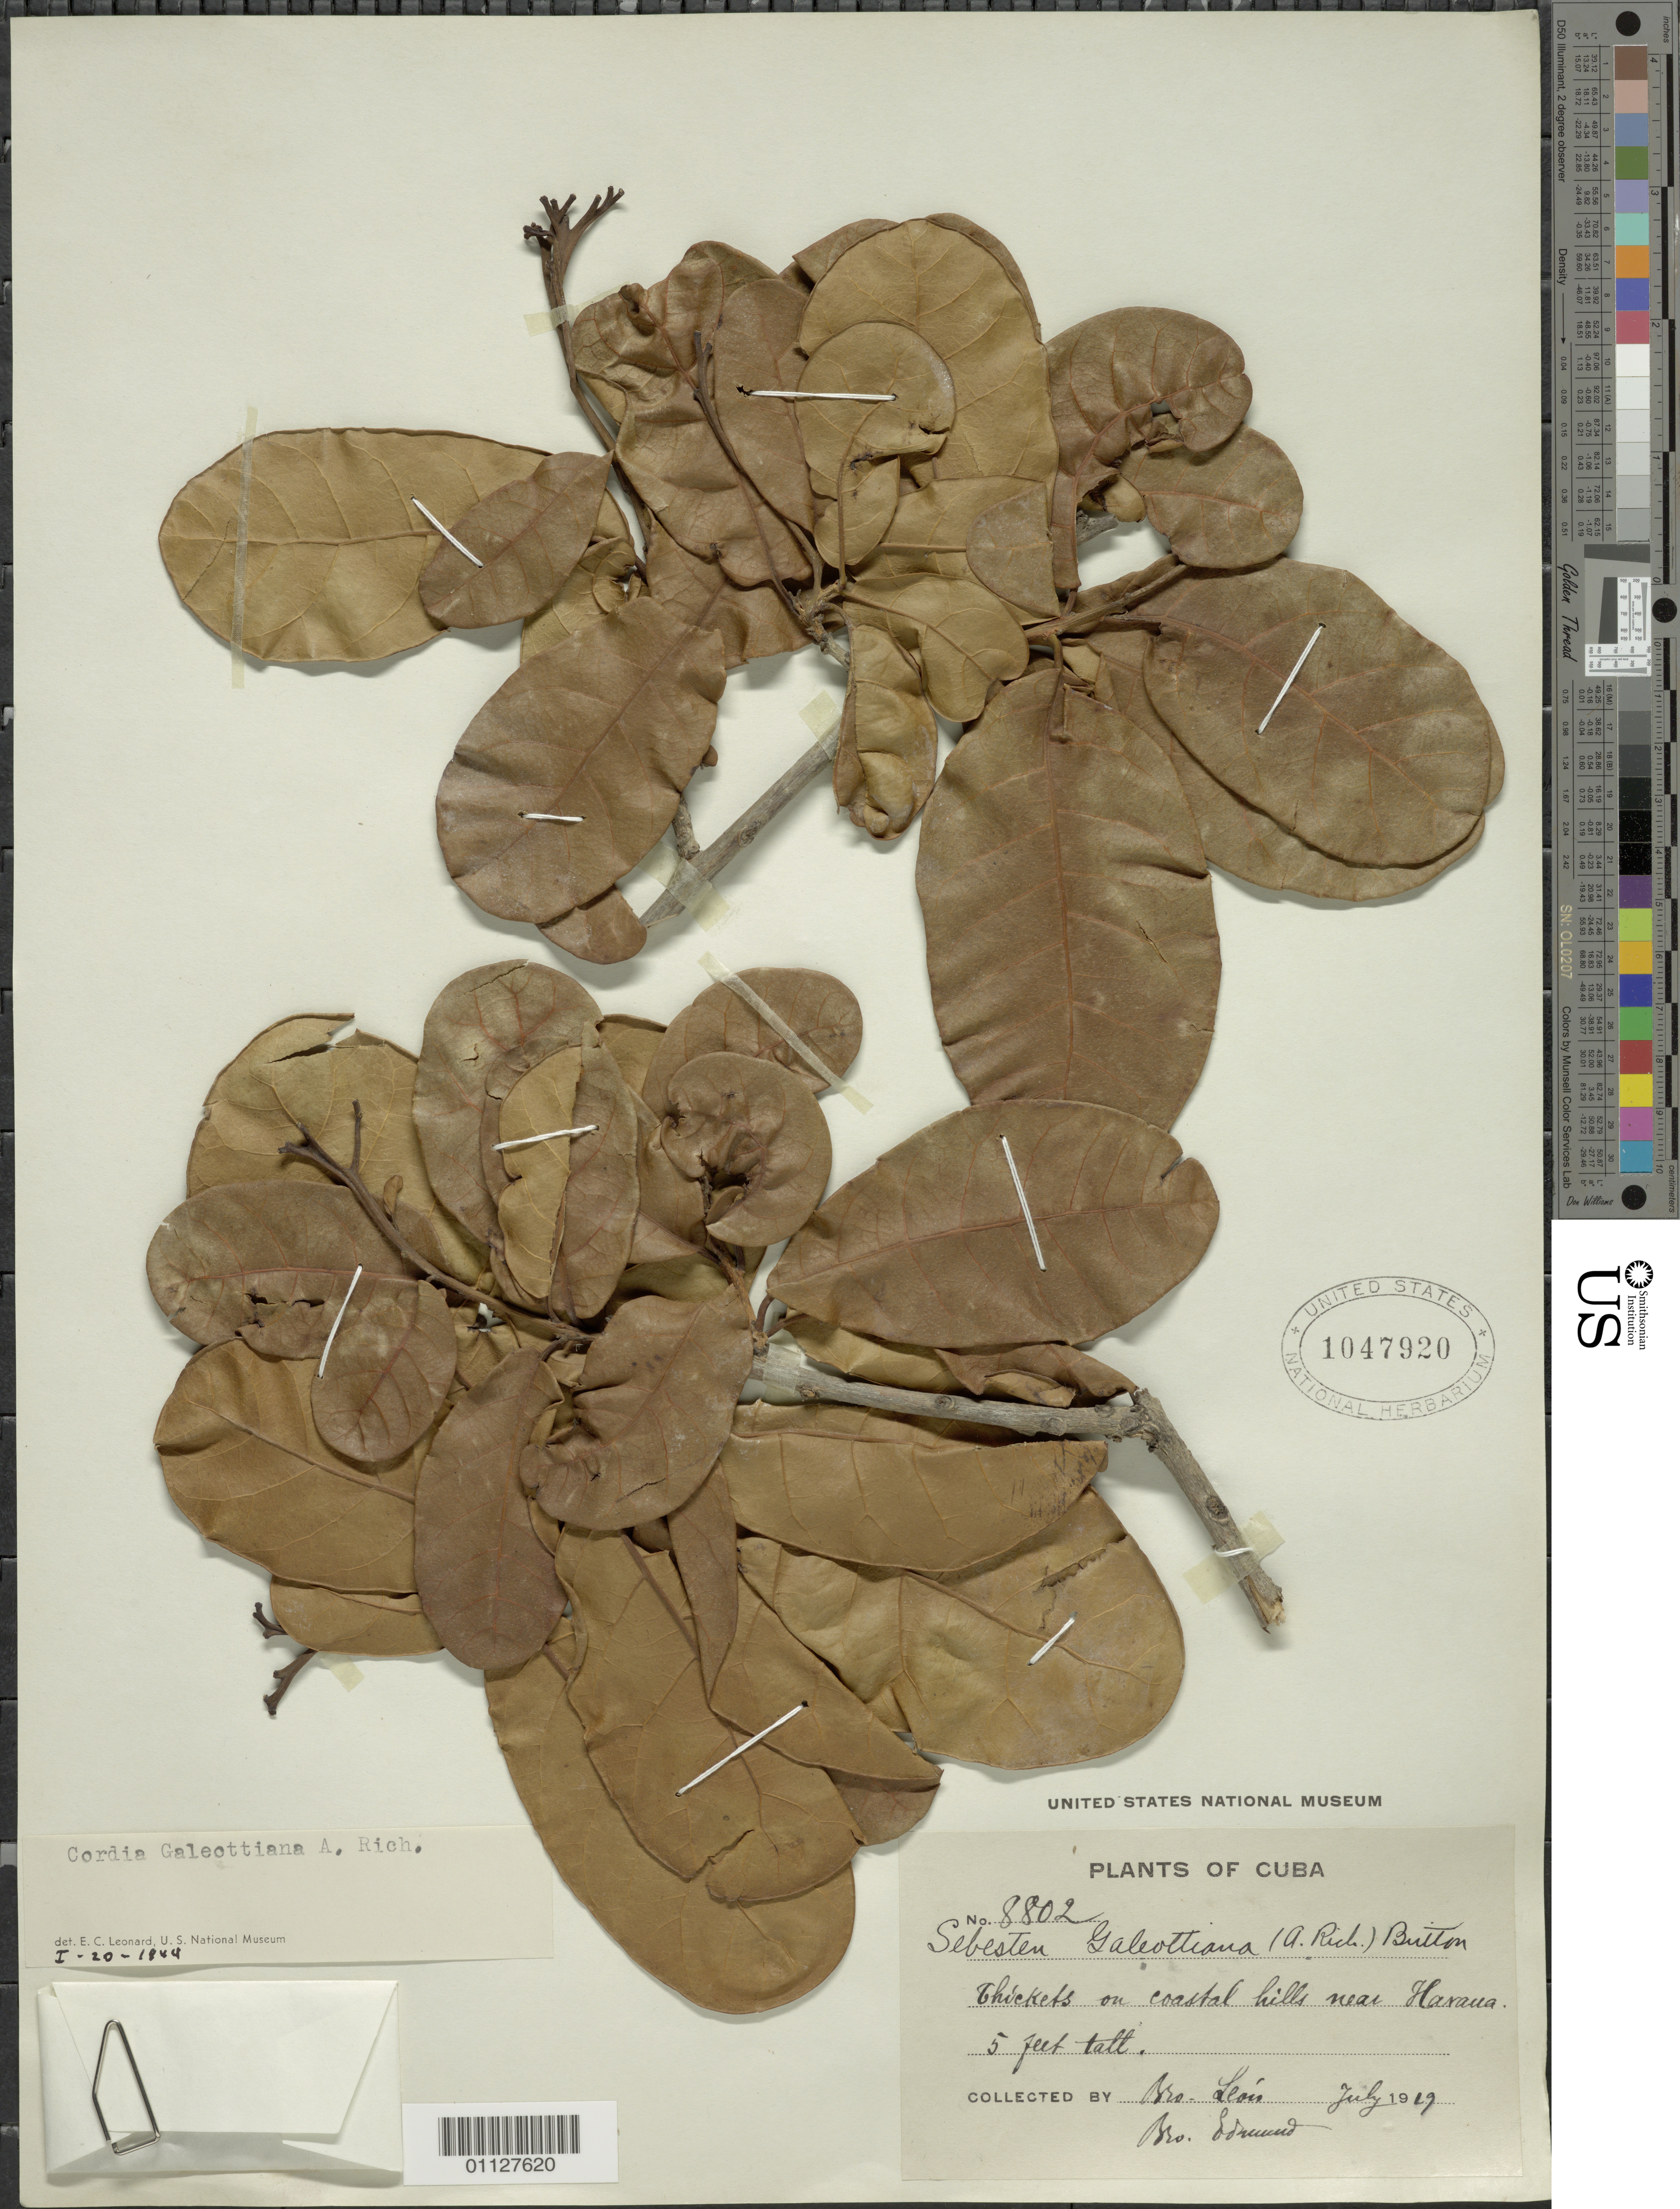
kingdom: Plantae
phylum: Tracheophyta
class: Magnoliopsida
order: Boraginales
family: Cordiaceae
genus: Cordia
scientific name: Cordia galeottiana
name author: A. Rich.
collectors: Bro. León & B. Edmond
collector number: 8802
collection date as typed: Jul 1912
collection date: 1912-07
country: Cuba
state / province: La Habana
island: Cuba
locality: Thickets on coastal hills near Havana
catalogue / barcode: US 1047920